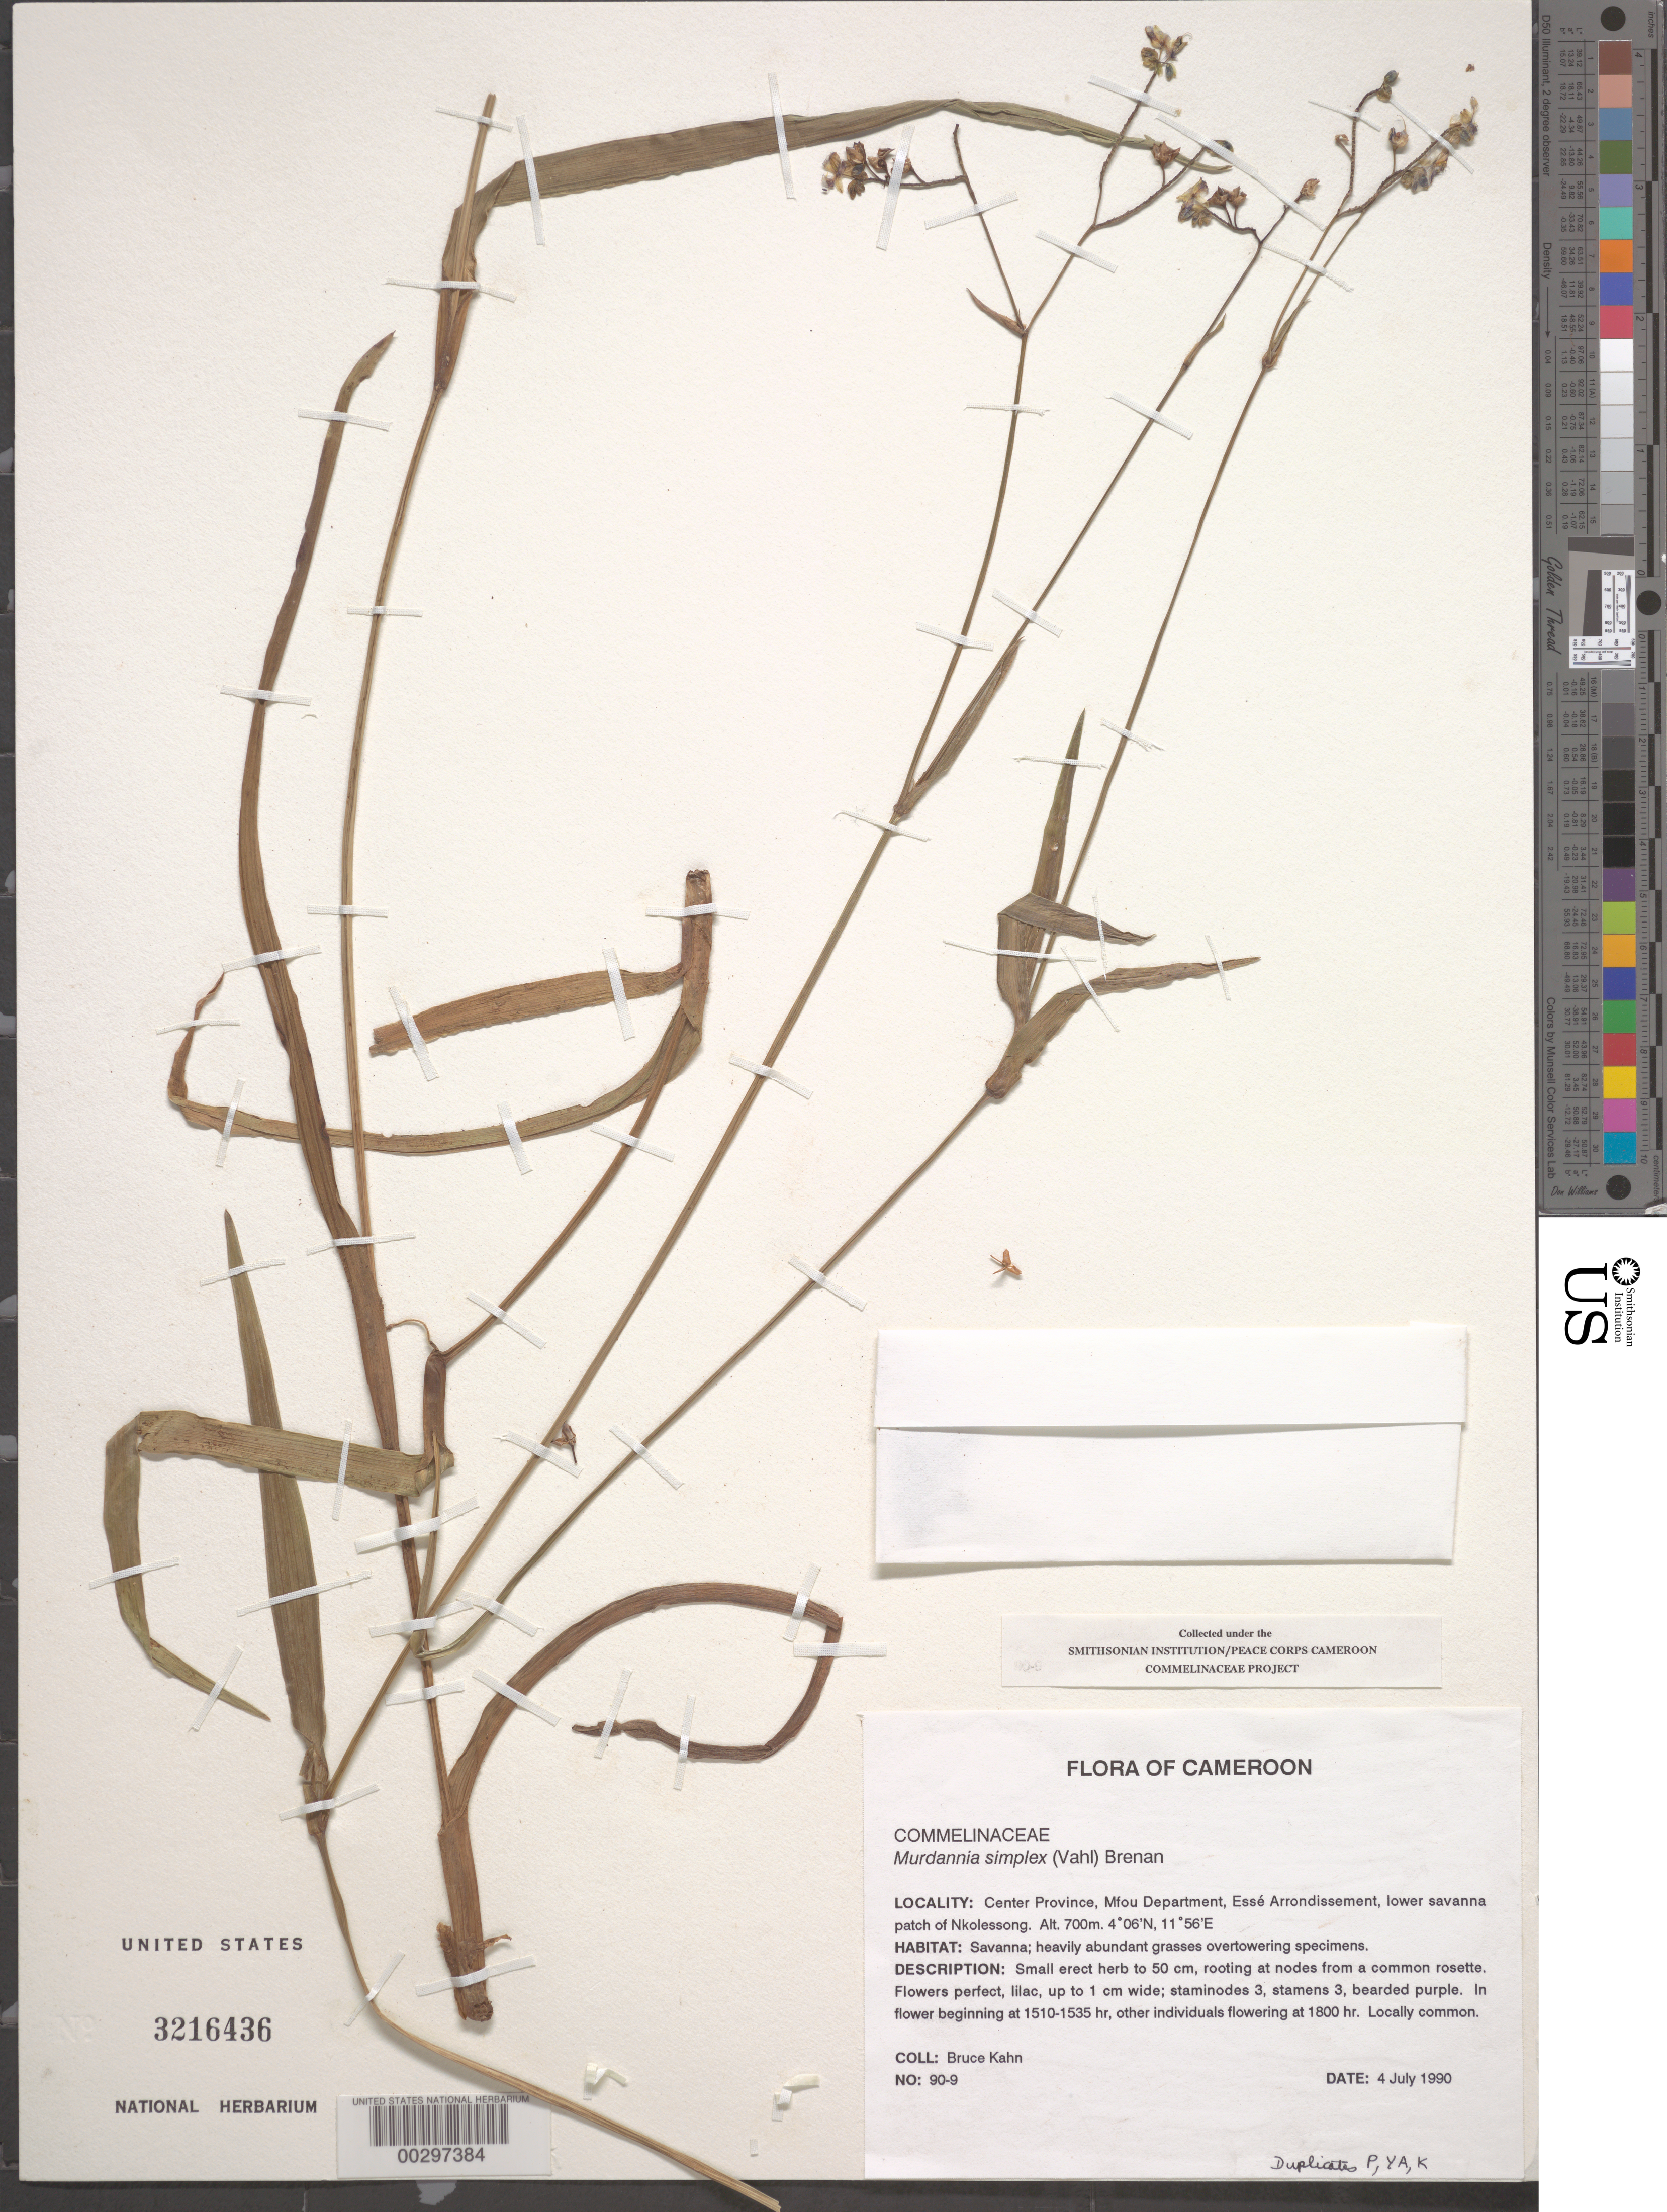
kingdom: Plantae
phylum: Tracheophyta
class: Liliopsida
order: Commelinales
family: Commelinaceae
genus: Murdannia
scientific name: Murdannia simplex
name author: (Vahl) Brenan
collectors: B. Kahn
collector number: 90-9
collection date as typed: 04 Jul 1990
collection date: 1990-07-04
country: Cameroon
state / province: Centre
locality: Mfou, esse arrondissement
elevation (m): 700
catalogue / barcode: US 3216436